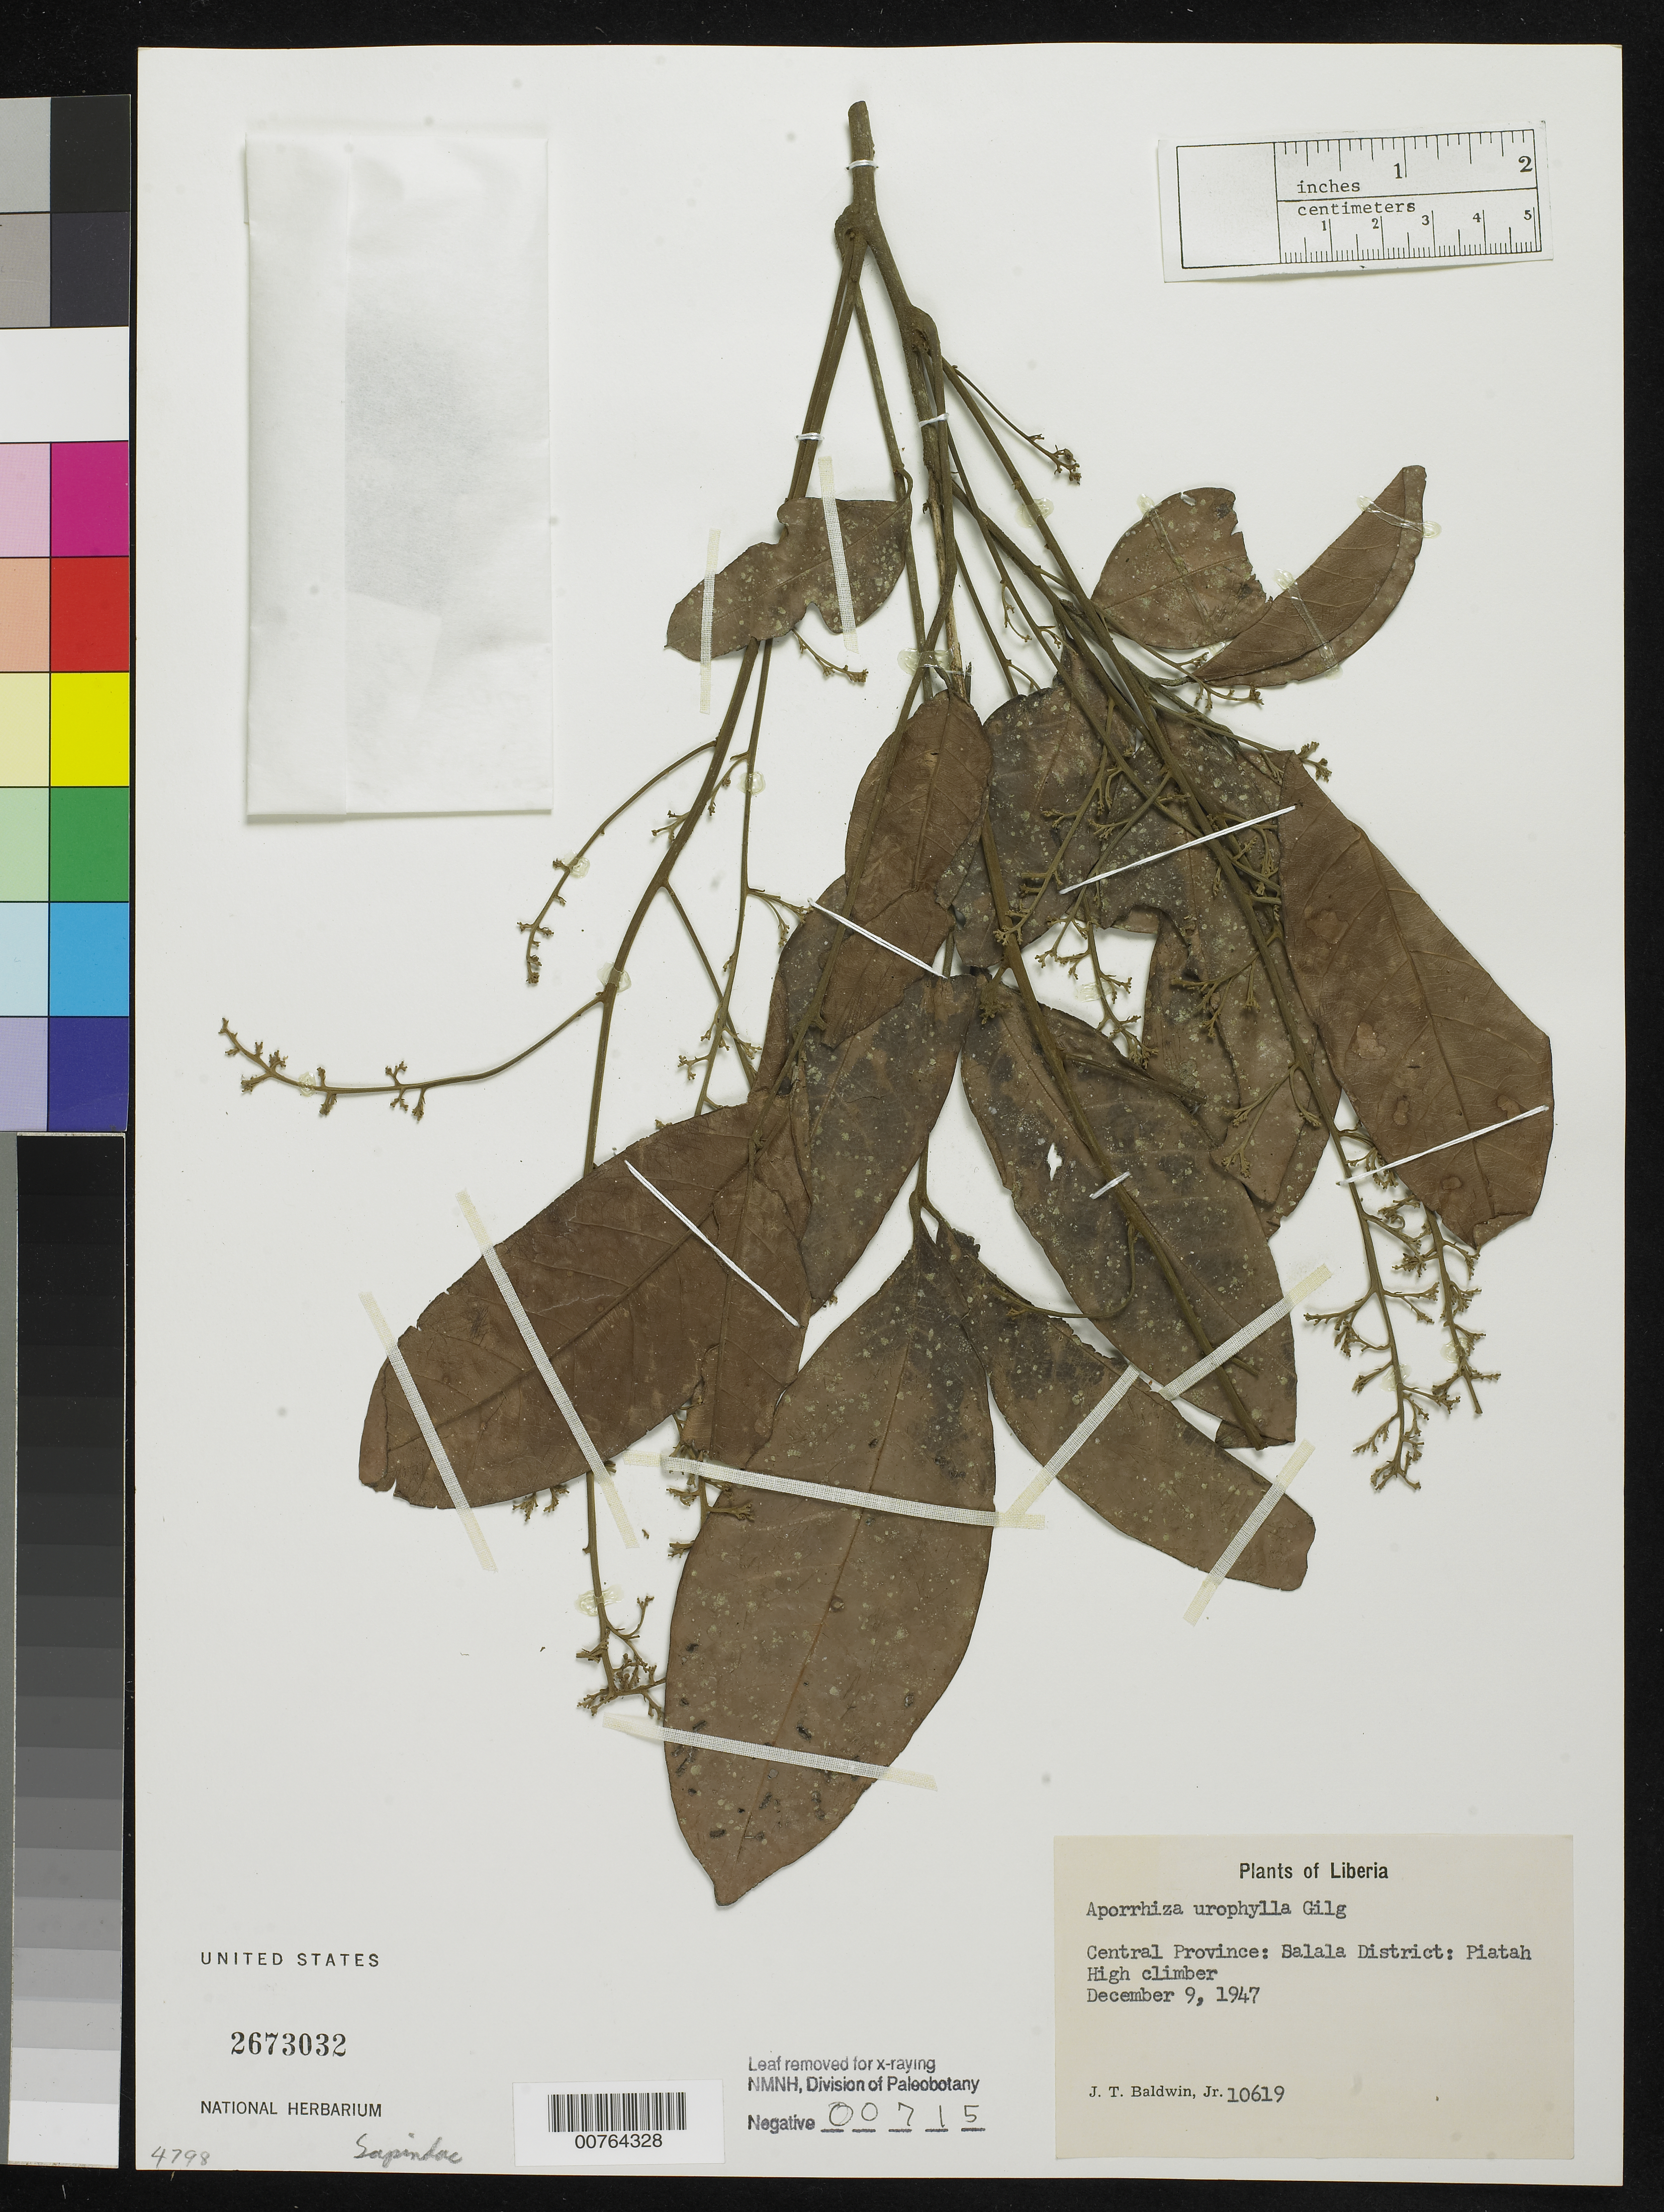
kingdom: Plantae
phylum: Tracheophyta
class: Magnoliopsida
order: Sapindales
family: Sapindaceae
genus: Aporrhiza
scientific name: Aporrhiza urophylla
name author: Gilg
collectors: J. T. Baldwin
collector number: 10619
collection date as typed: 09 Dec 1947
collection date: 1947-12-09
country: Liberia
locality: Central Province: Salala District: Piatah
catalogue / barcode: US 2673032